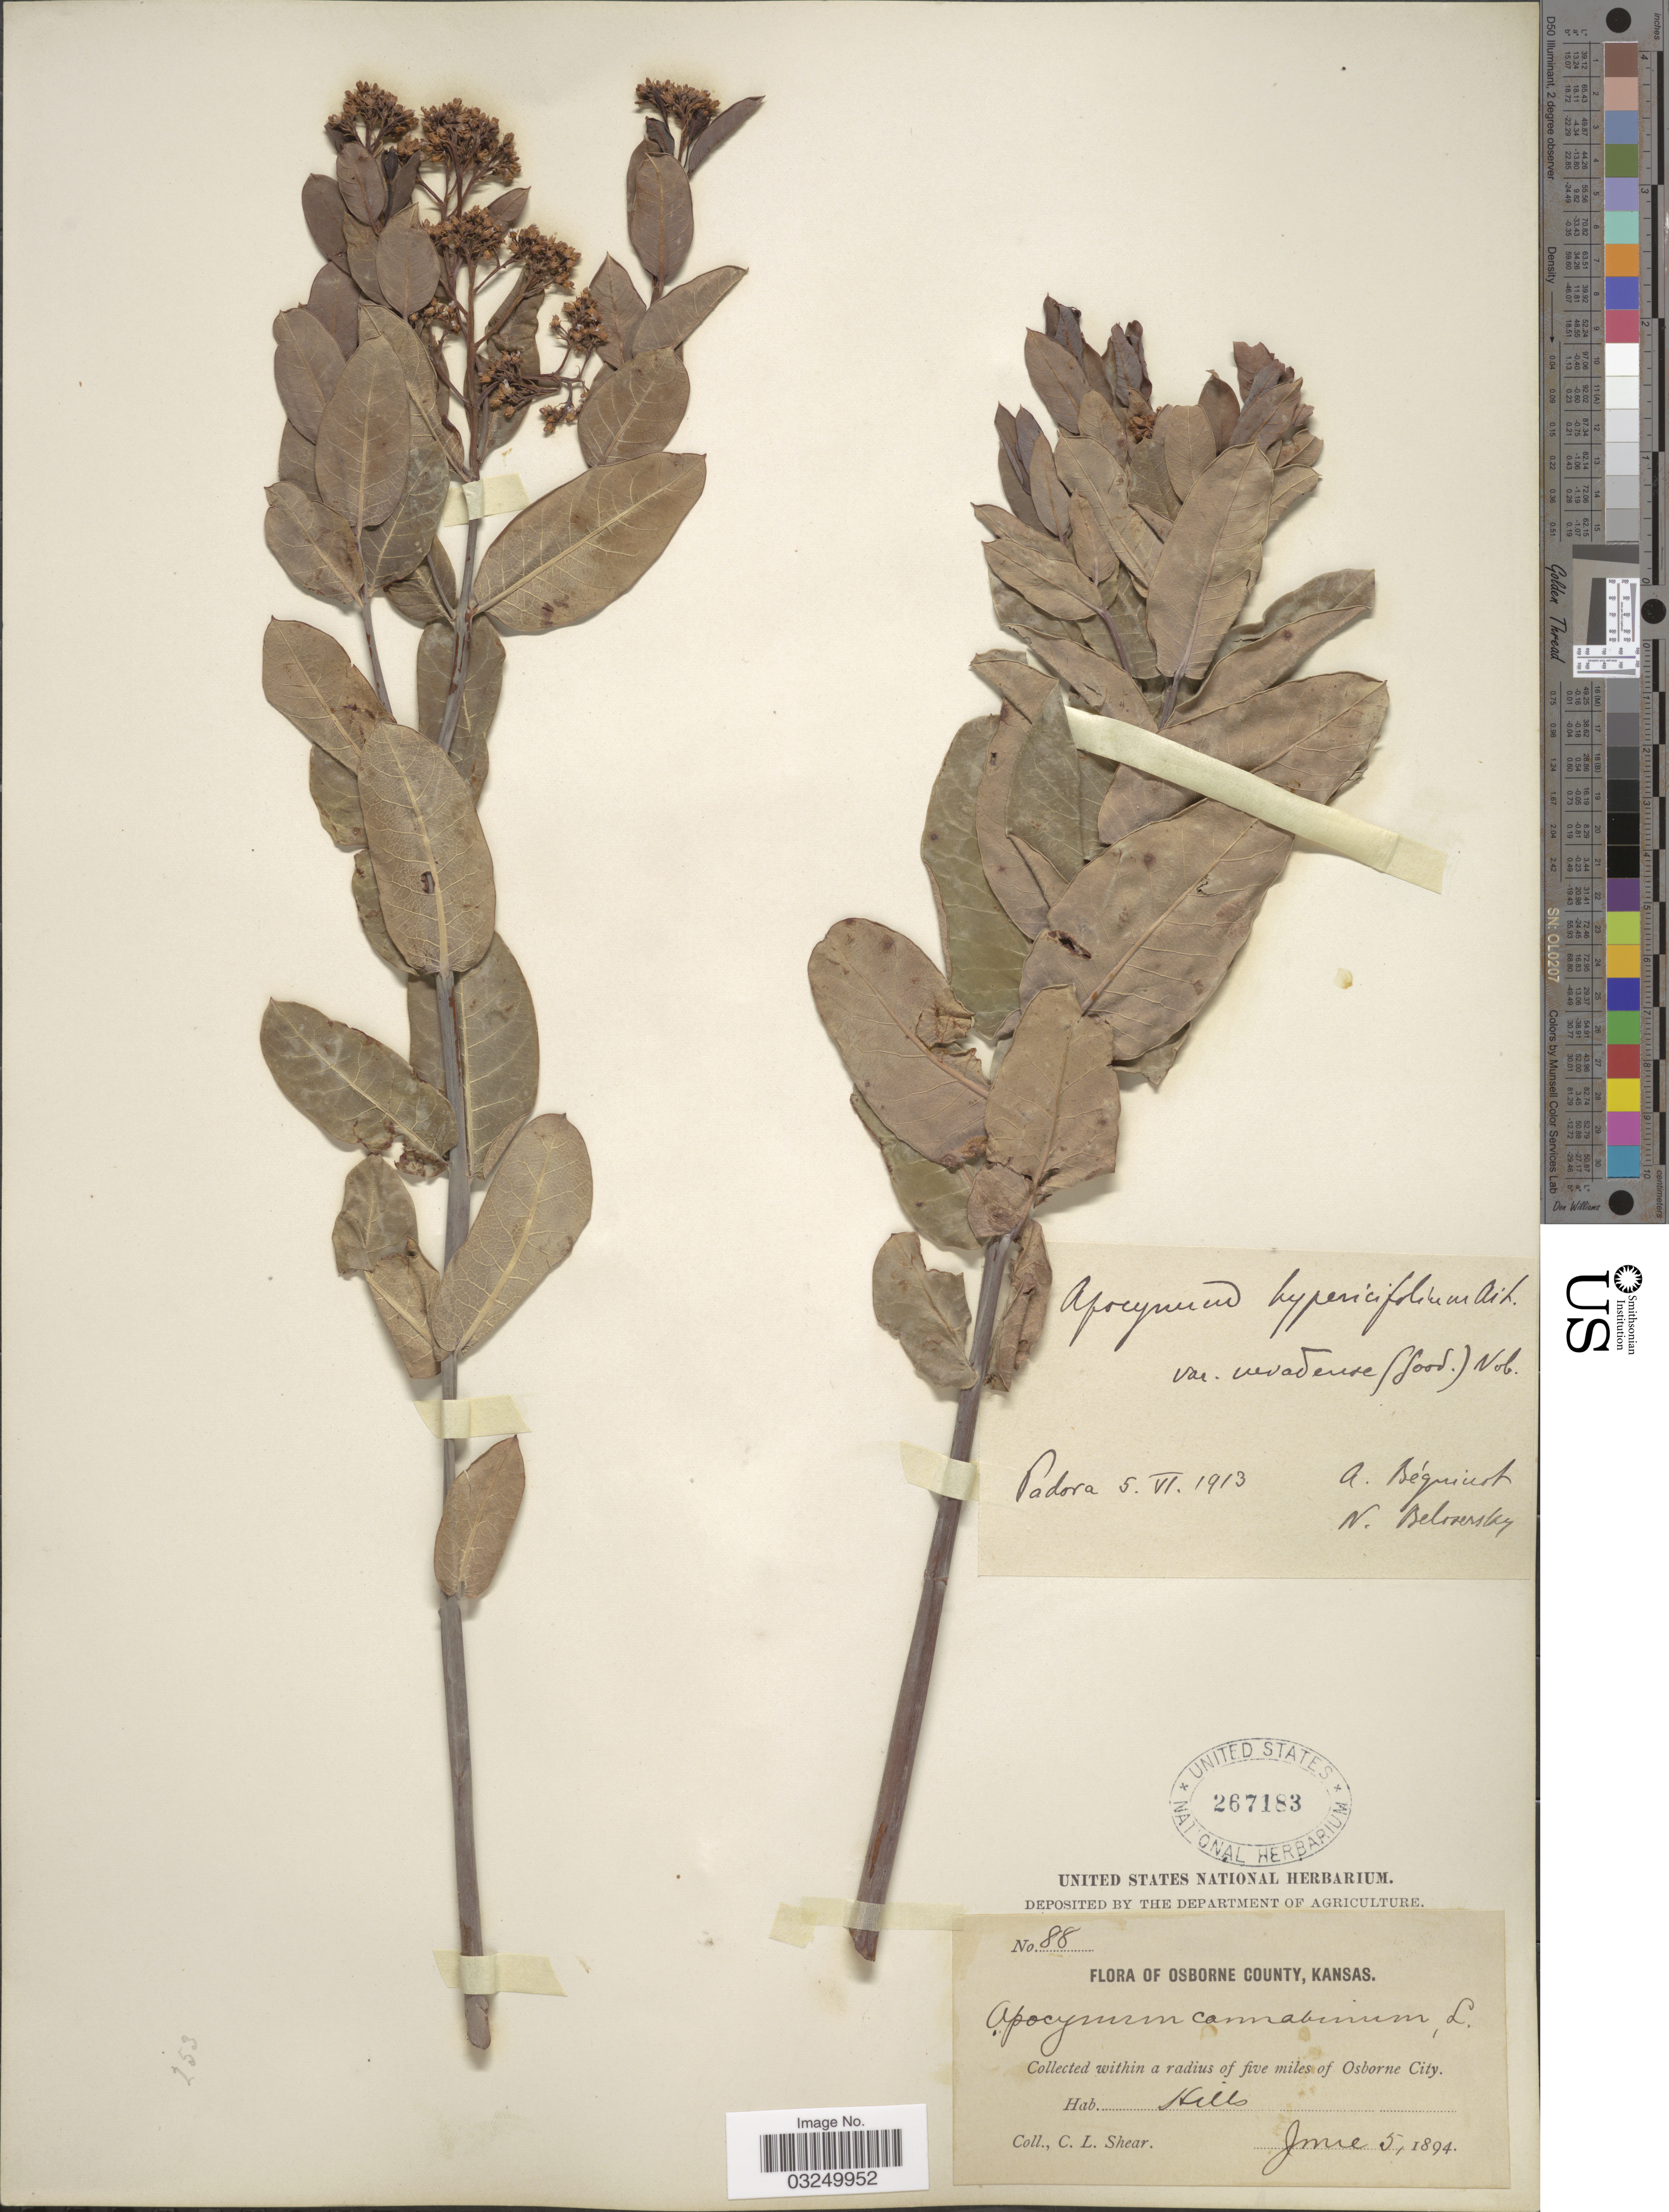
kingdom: Plantae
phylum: Tracheophyta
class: Magnoliopsida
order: Gentianales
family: Apocynaceae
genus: Apocynum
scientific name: Apocynum nevadense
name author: Goodd.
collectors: C. L. Shear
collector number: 88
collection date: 1894-06-05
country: United States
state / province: Kansas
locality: Osborne County. Within a radius of five miles of Osborne City.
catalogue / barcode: US 267183